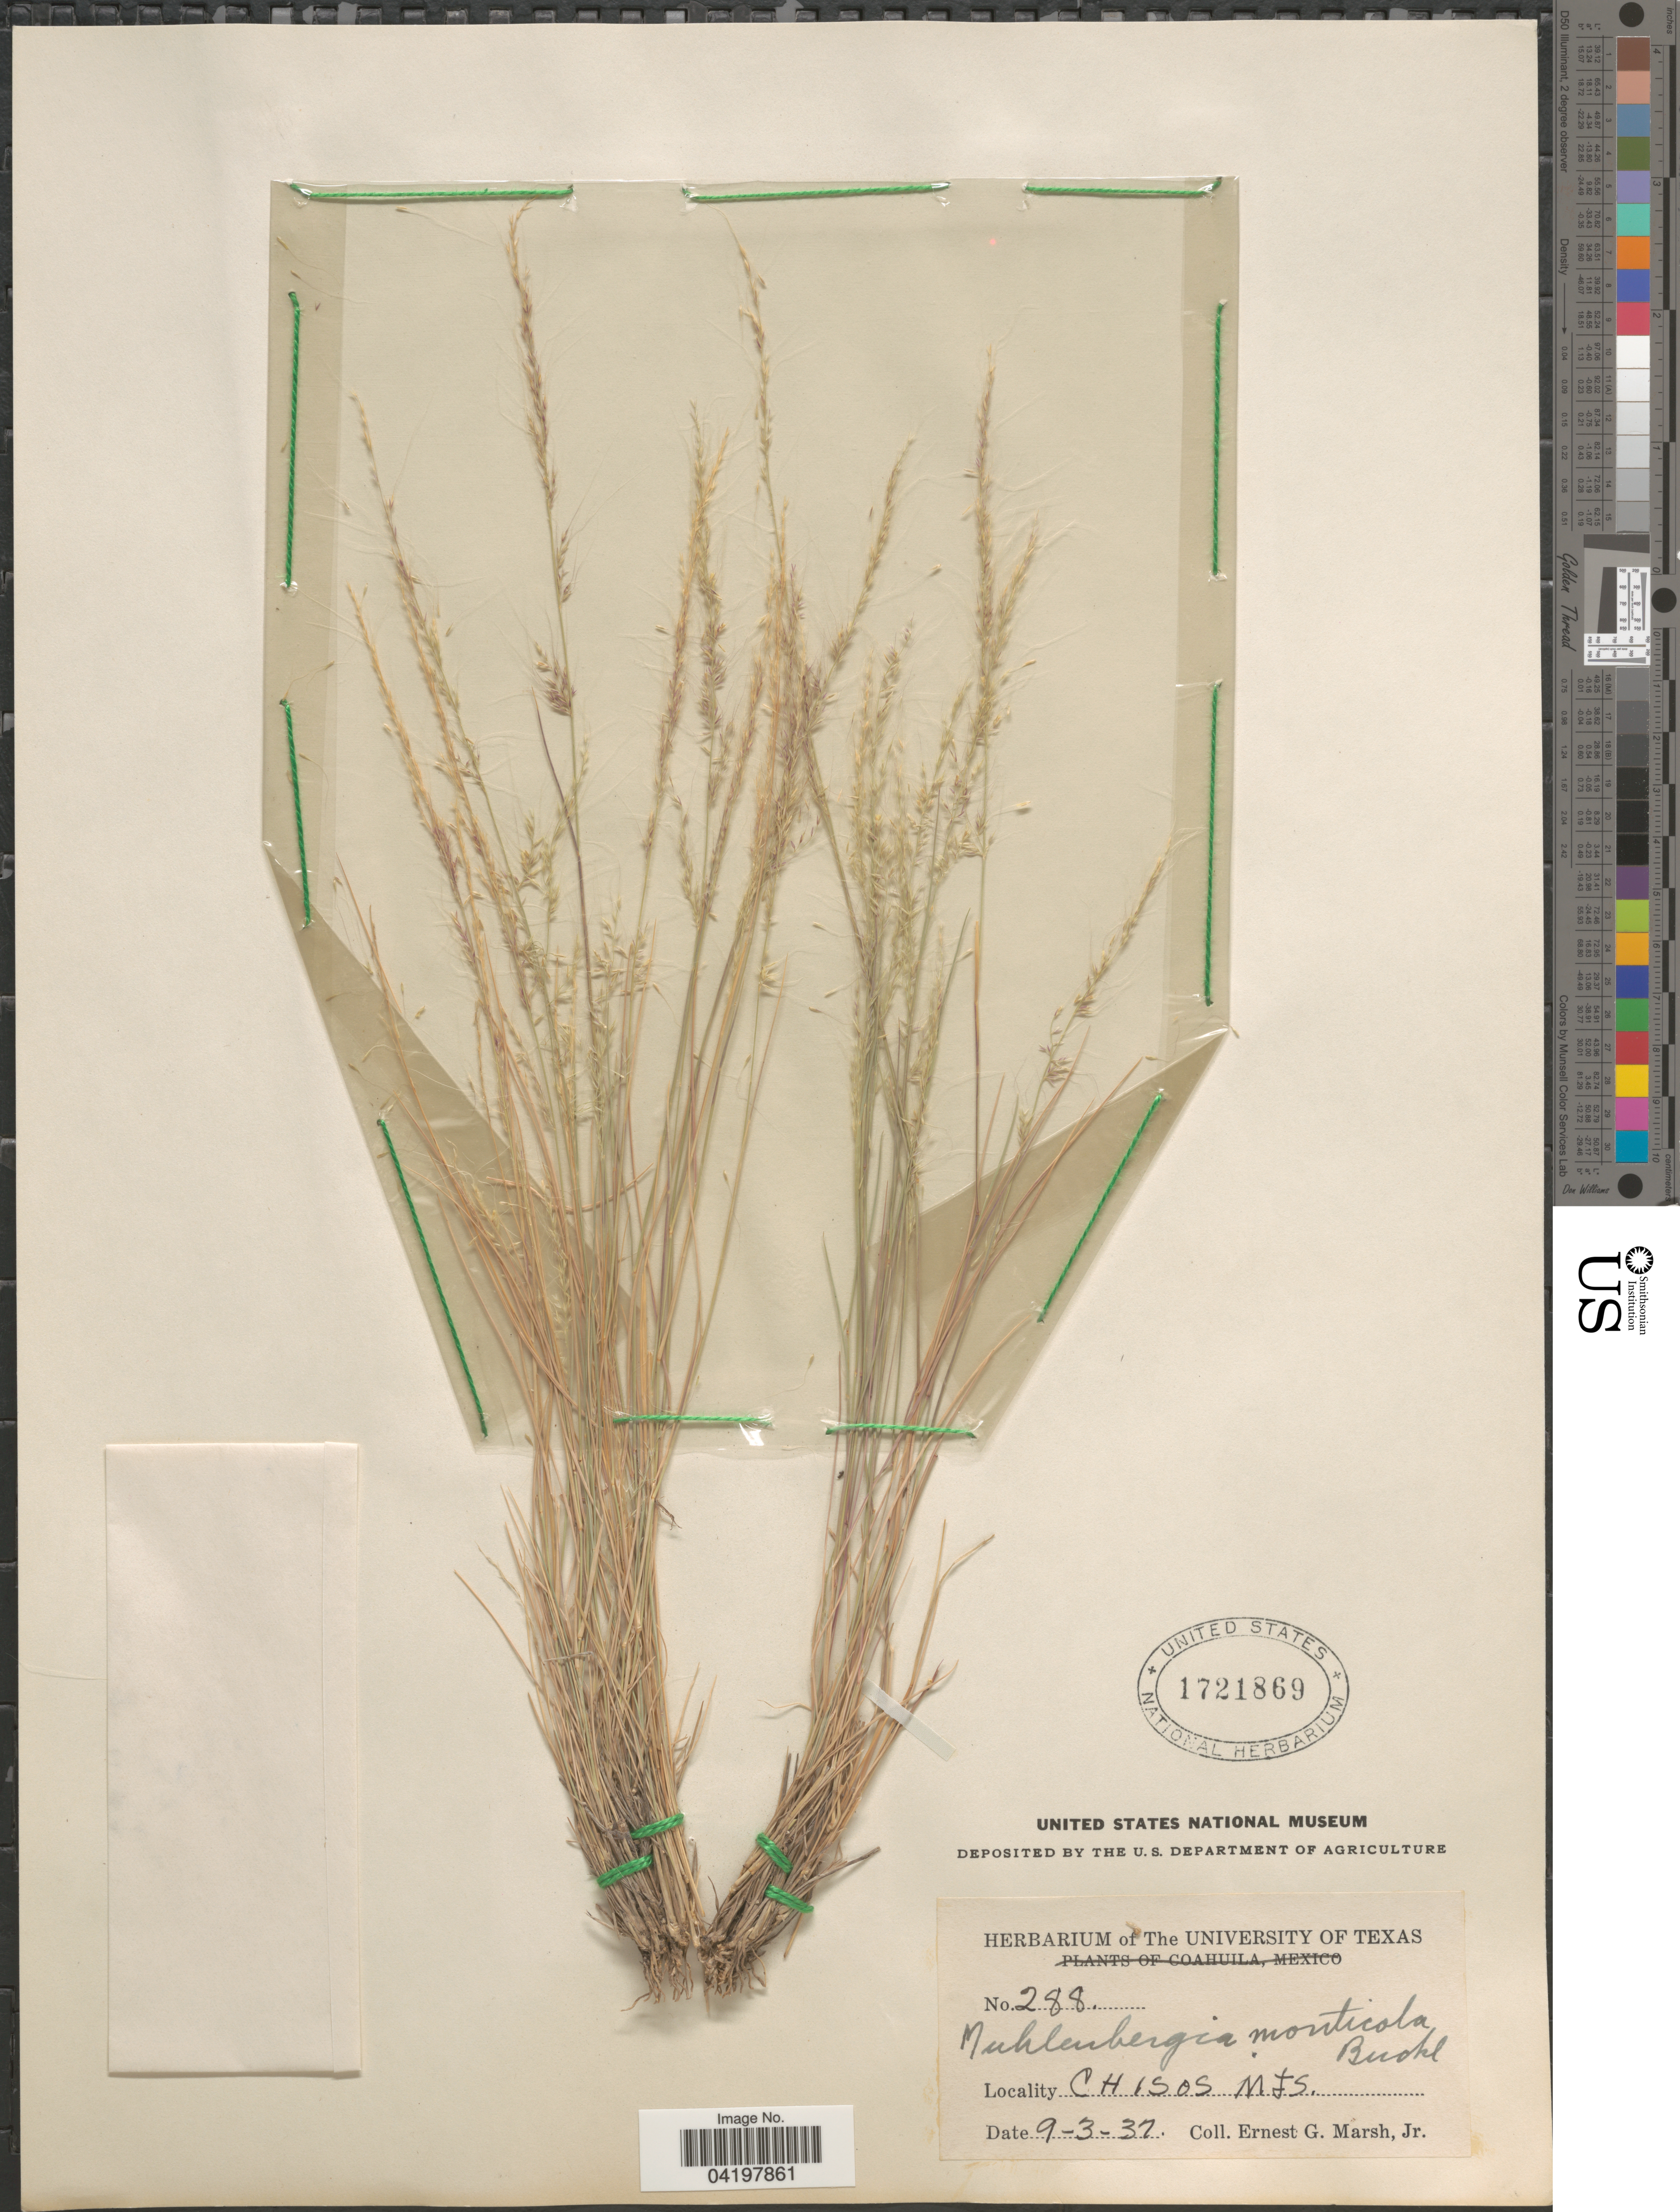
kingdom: Plantae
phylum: Tracheophyta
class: Liliopsida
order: Poales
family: Poaceae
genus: Muhlenbergia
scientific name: Muhlenbergia tenuifolia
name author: (Kunth) Kunth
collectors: E. G. Marsh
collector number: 288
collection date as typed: Transcribed d/m/y: 3/9/37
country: United States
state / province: Texas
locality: Chisos Mts.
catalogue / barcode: US 1721869